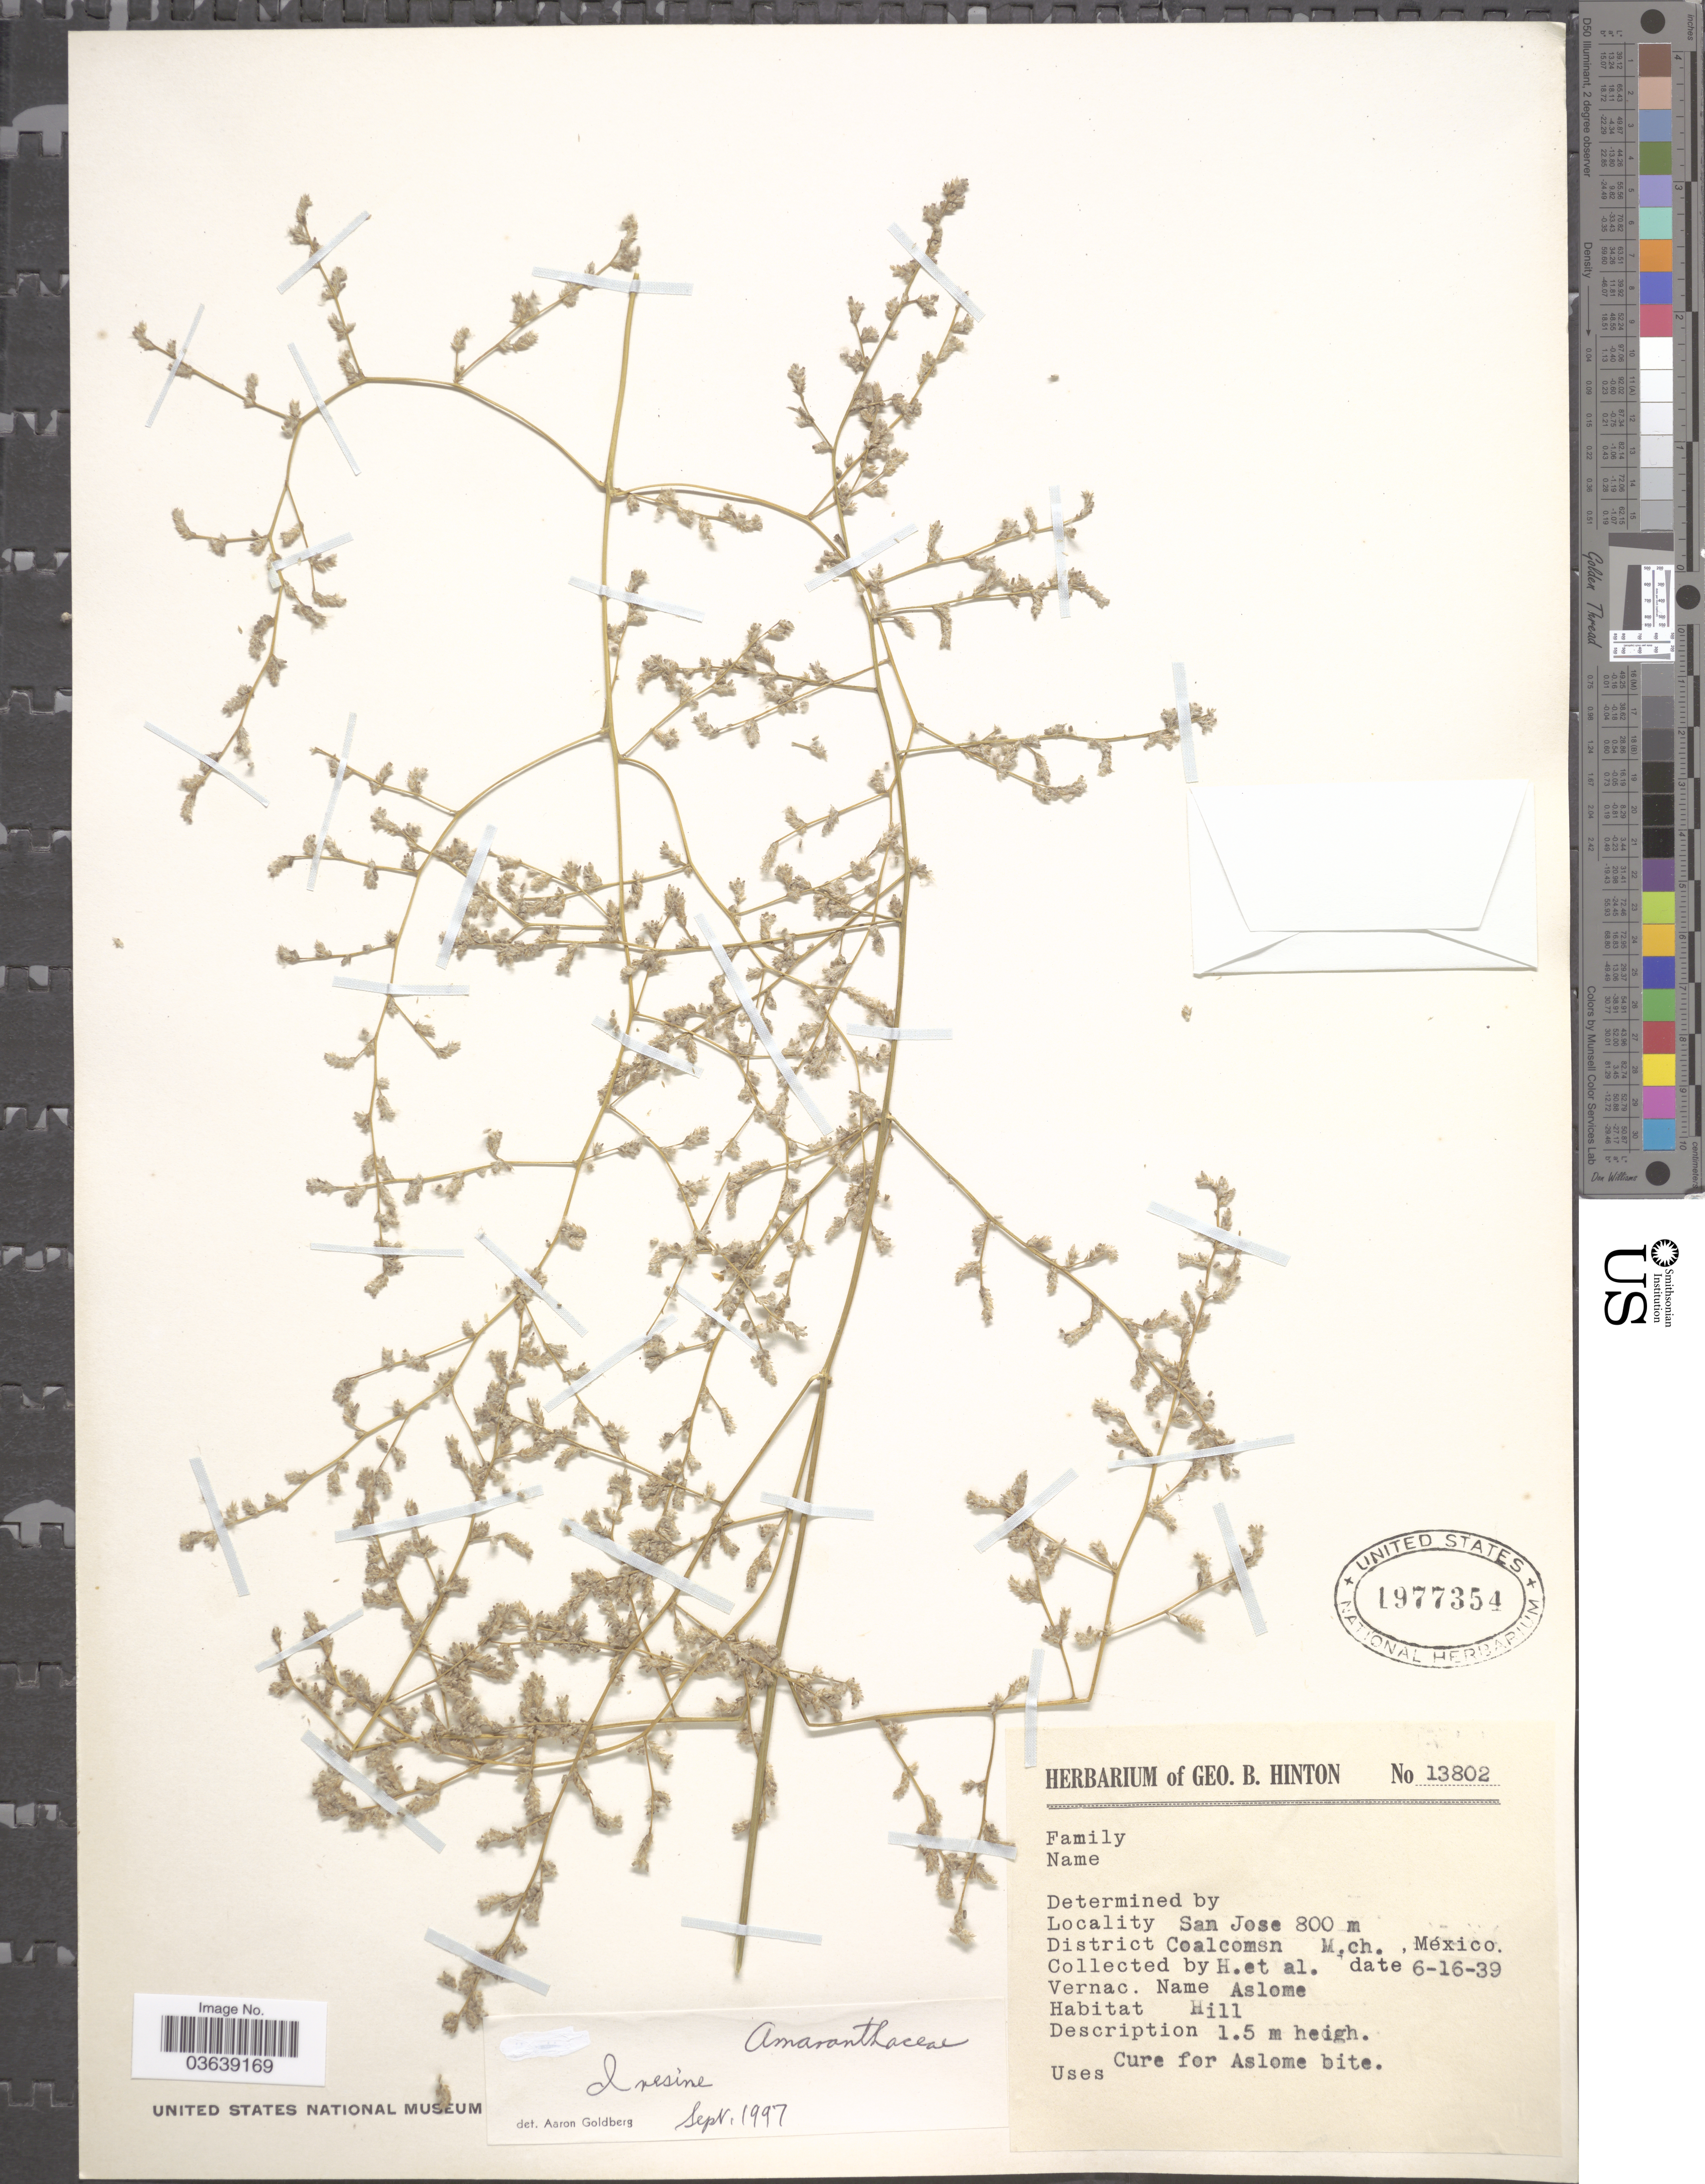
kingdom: Plantae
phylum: Tracheophyta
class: Magnoliopsida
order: Caryophyllales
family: Amaranthaceae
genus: Iresine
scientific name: Iresine sp.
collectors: G. B. Hinton & et al.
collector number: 13802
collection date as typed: Transcribed d/m/y: 16/6/39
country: Mexico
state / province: Michoacán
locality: San Jose. District Coalcomsn.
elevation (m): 800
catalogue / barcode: US 1977354